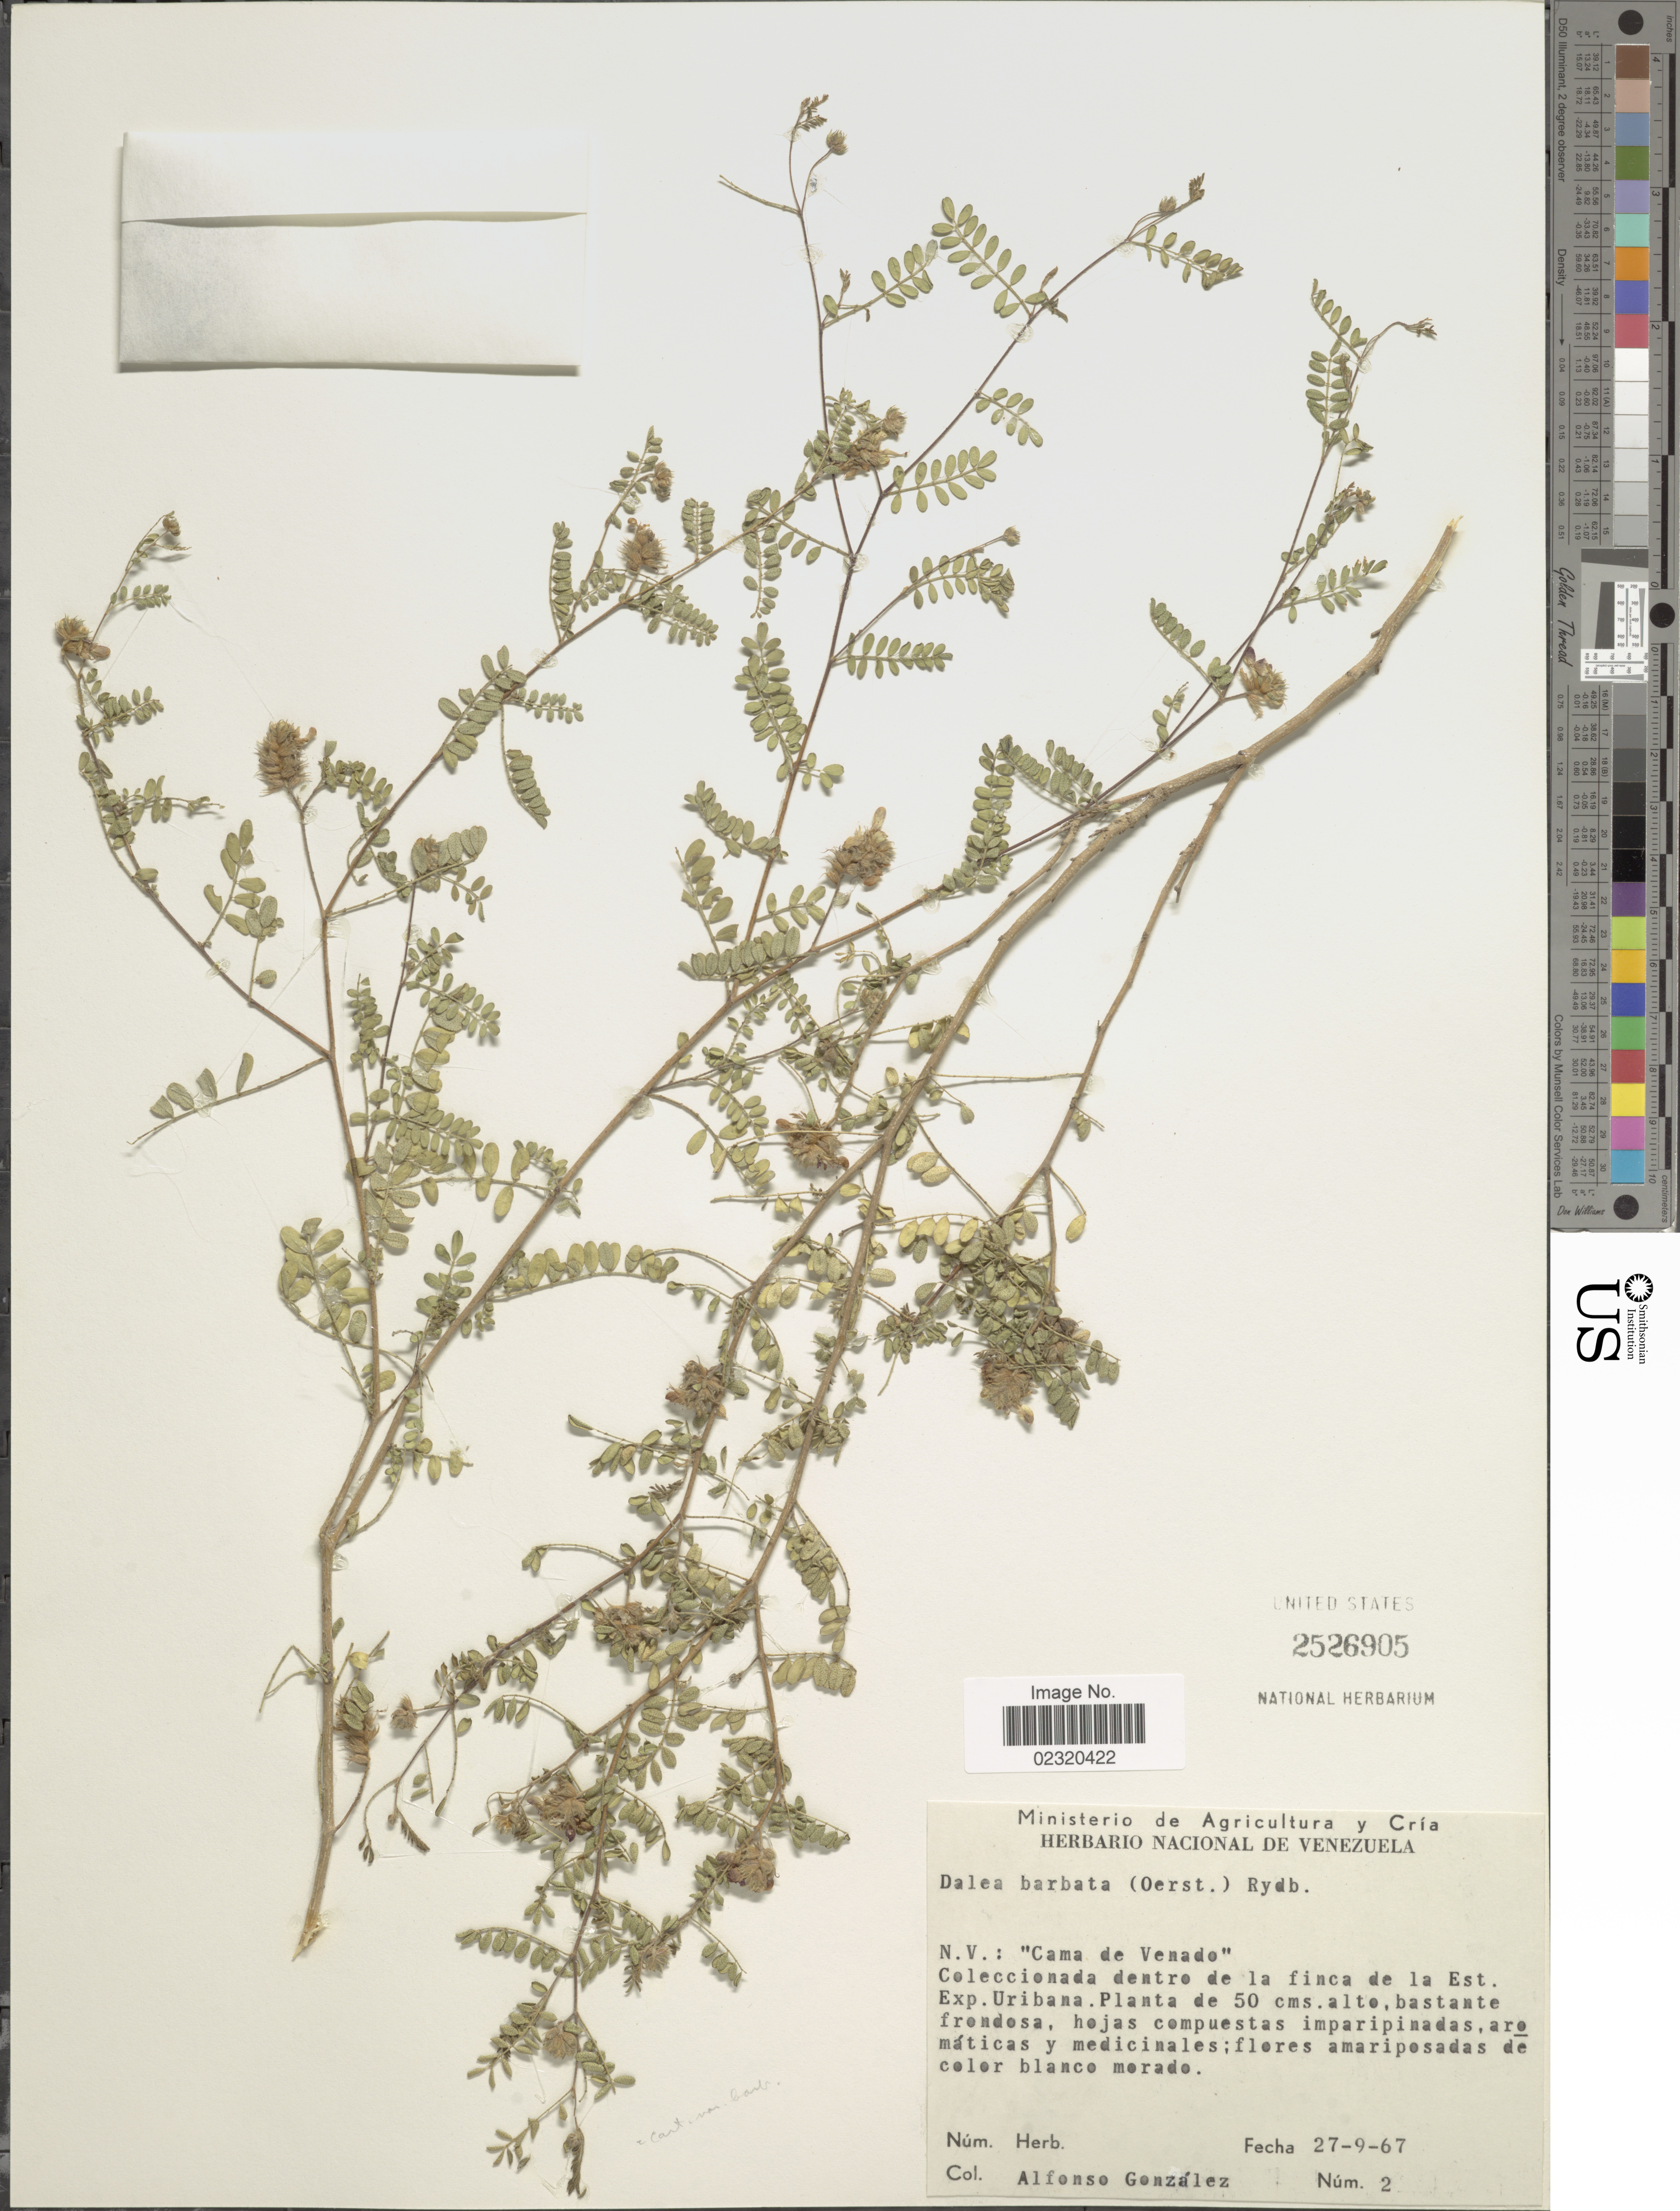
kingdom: Plantae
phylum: Tracheophyta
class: Magnoliopsida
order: Fabales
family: Fabaceae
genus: Dalea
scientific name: Dalea carthagenensis var. barbata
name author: (Oerst.) Barneby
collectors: A. C. González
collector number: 2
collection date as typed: Transcribed d/m/y: 27/9/67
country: Venezuela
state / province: Lara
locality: Finca de la Est. Exp. Uribana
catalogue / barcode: US 2526905